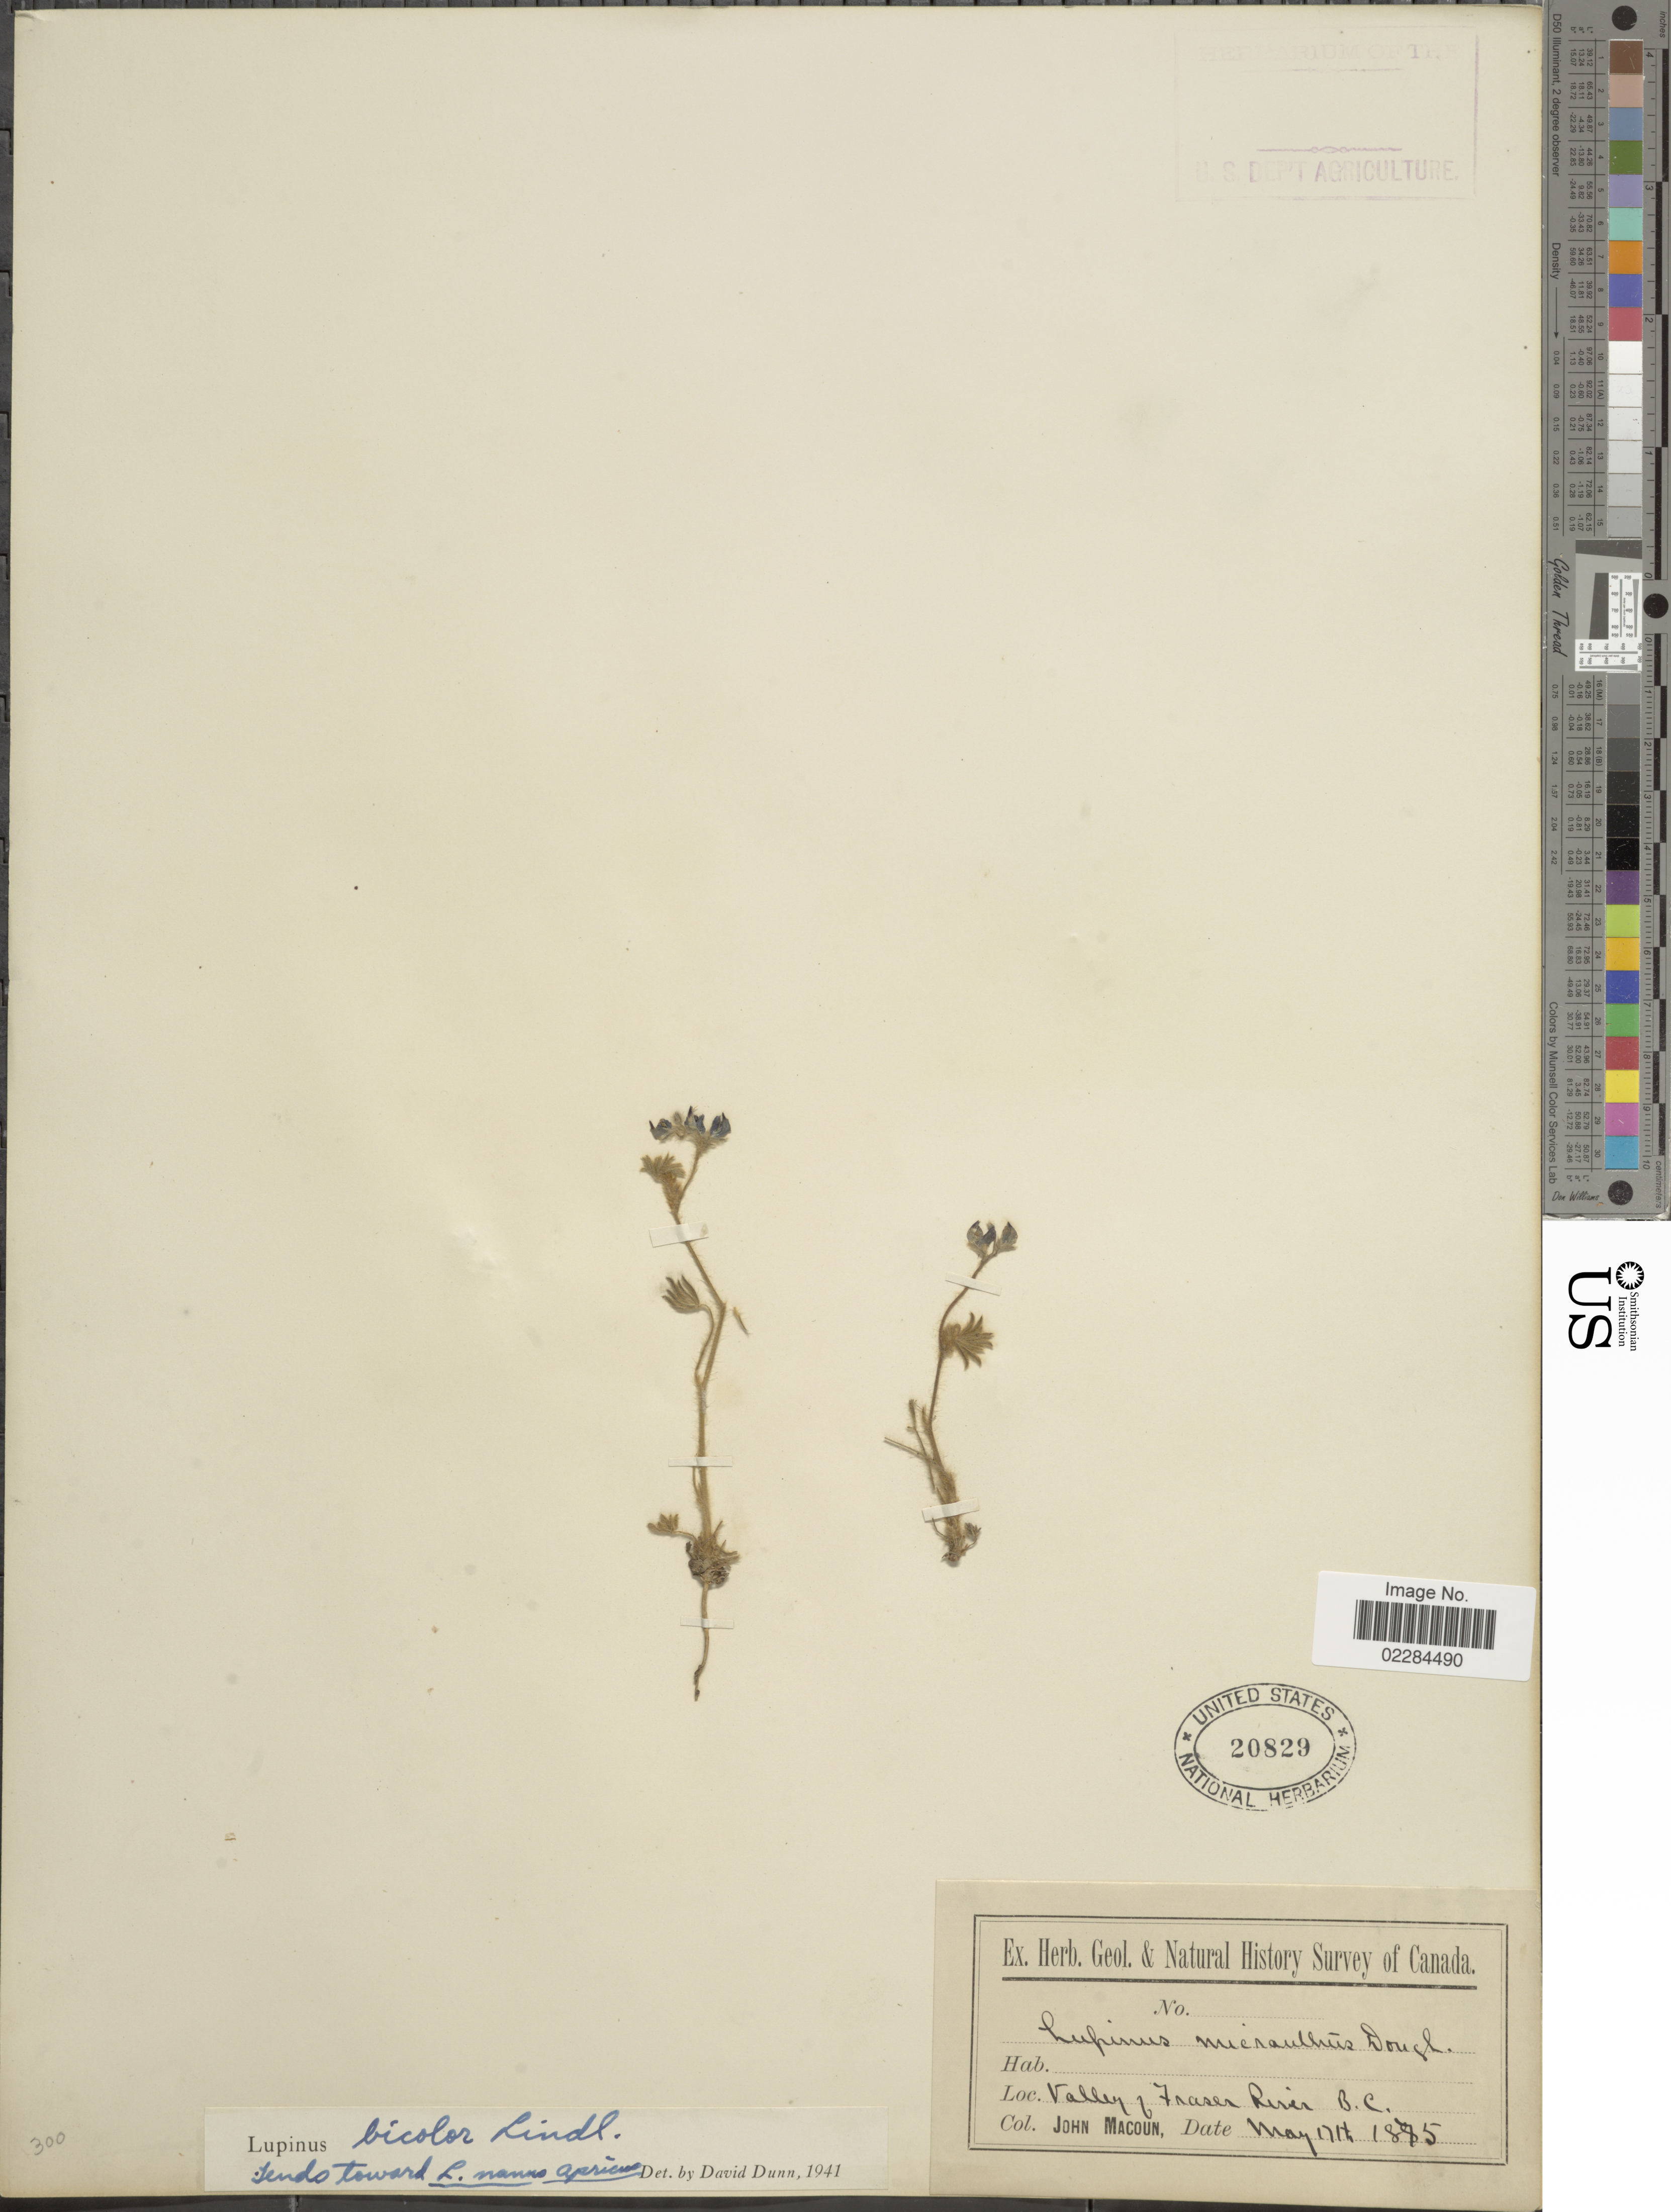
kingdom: Plantae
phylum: Tracheophyta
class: Magnoliopsida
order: Fabales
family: Fabaceae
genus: Lupinus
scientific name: Lupinus bicolor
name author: Lindl.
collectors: J. Macoun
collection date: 1875-05-17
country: Canada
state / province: British Columbia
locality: Valley & Fraser River, B. C.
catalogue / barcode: US 20829